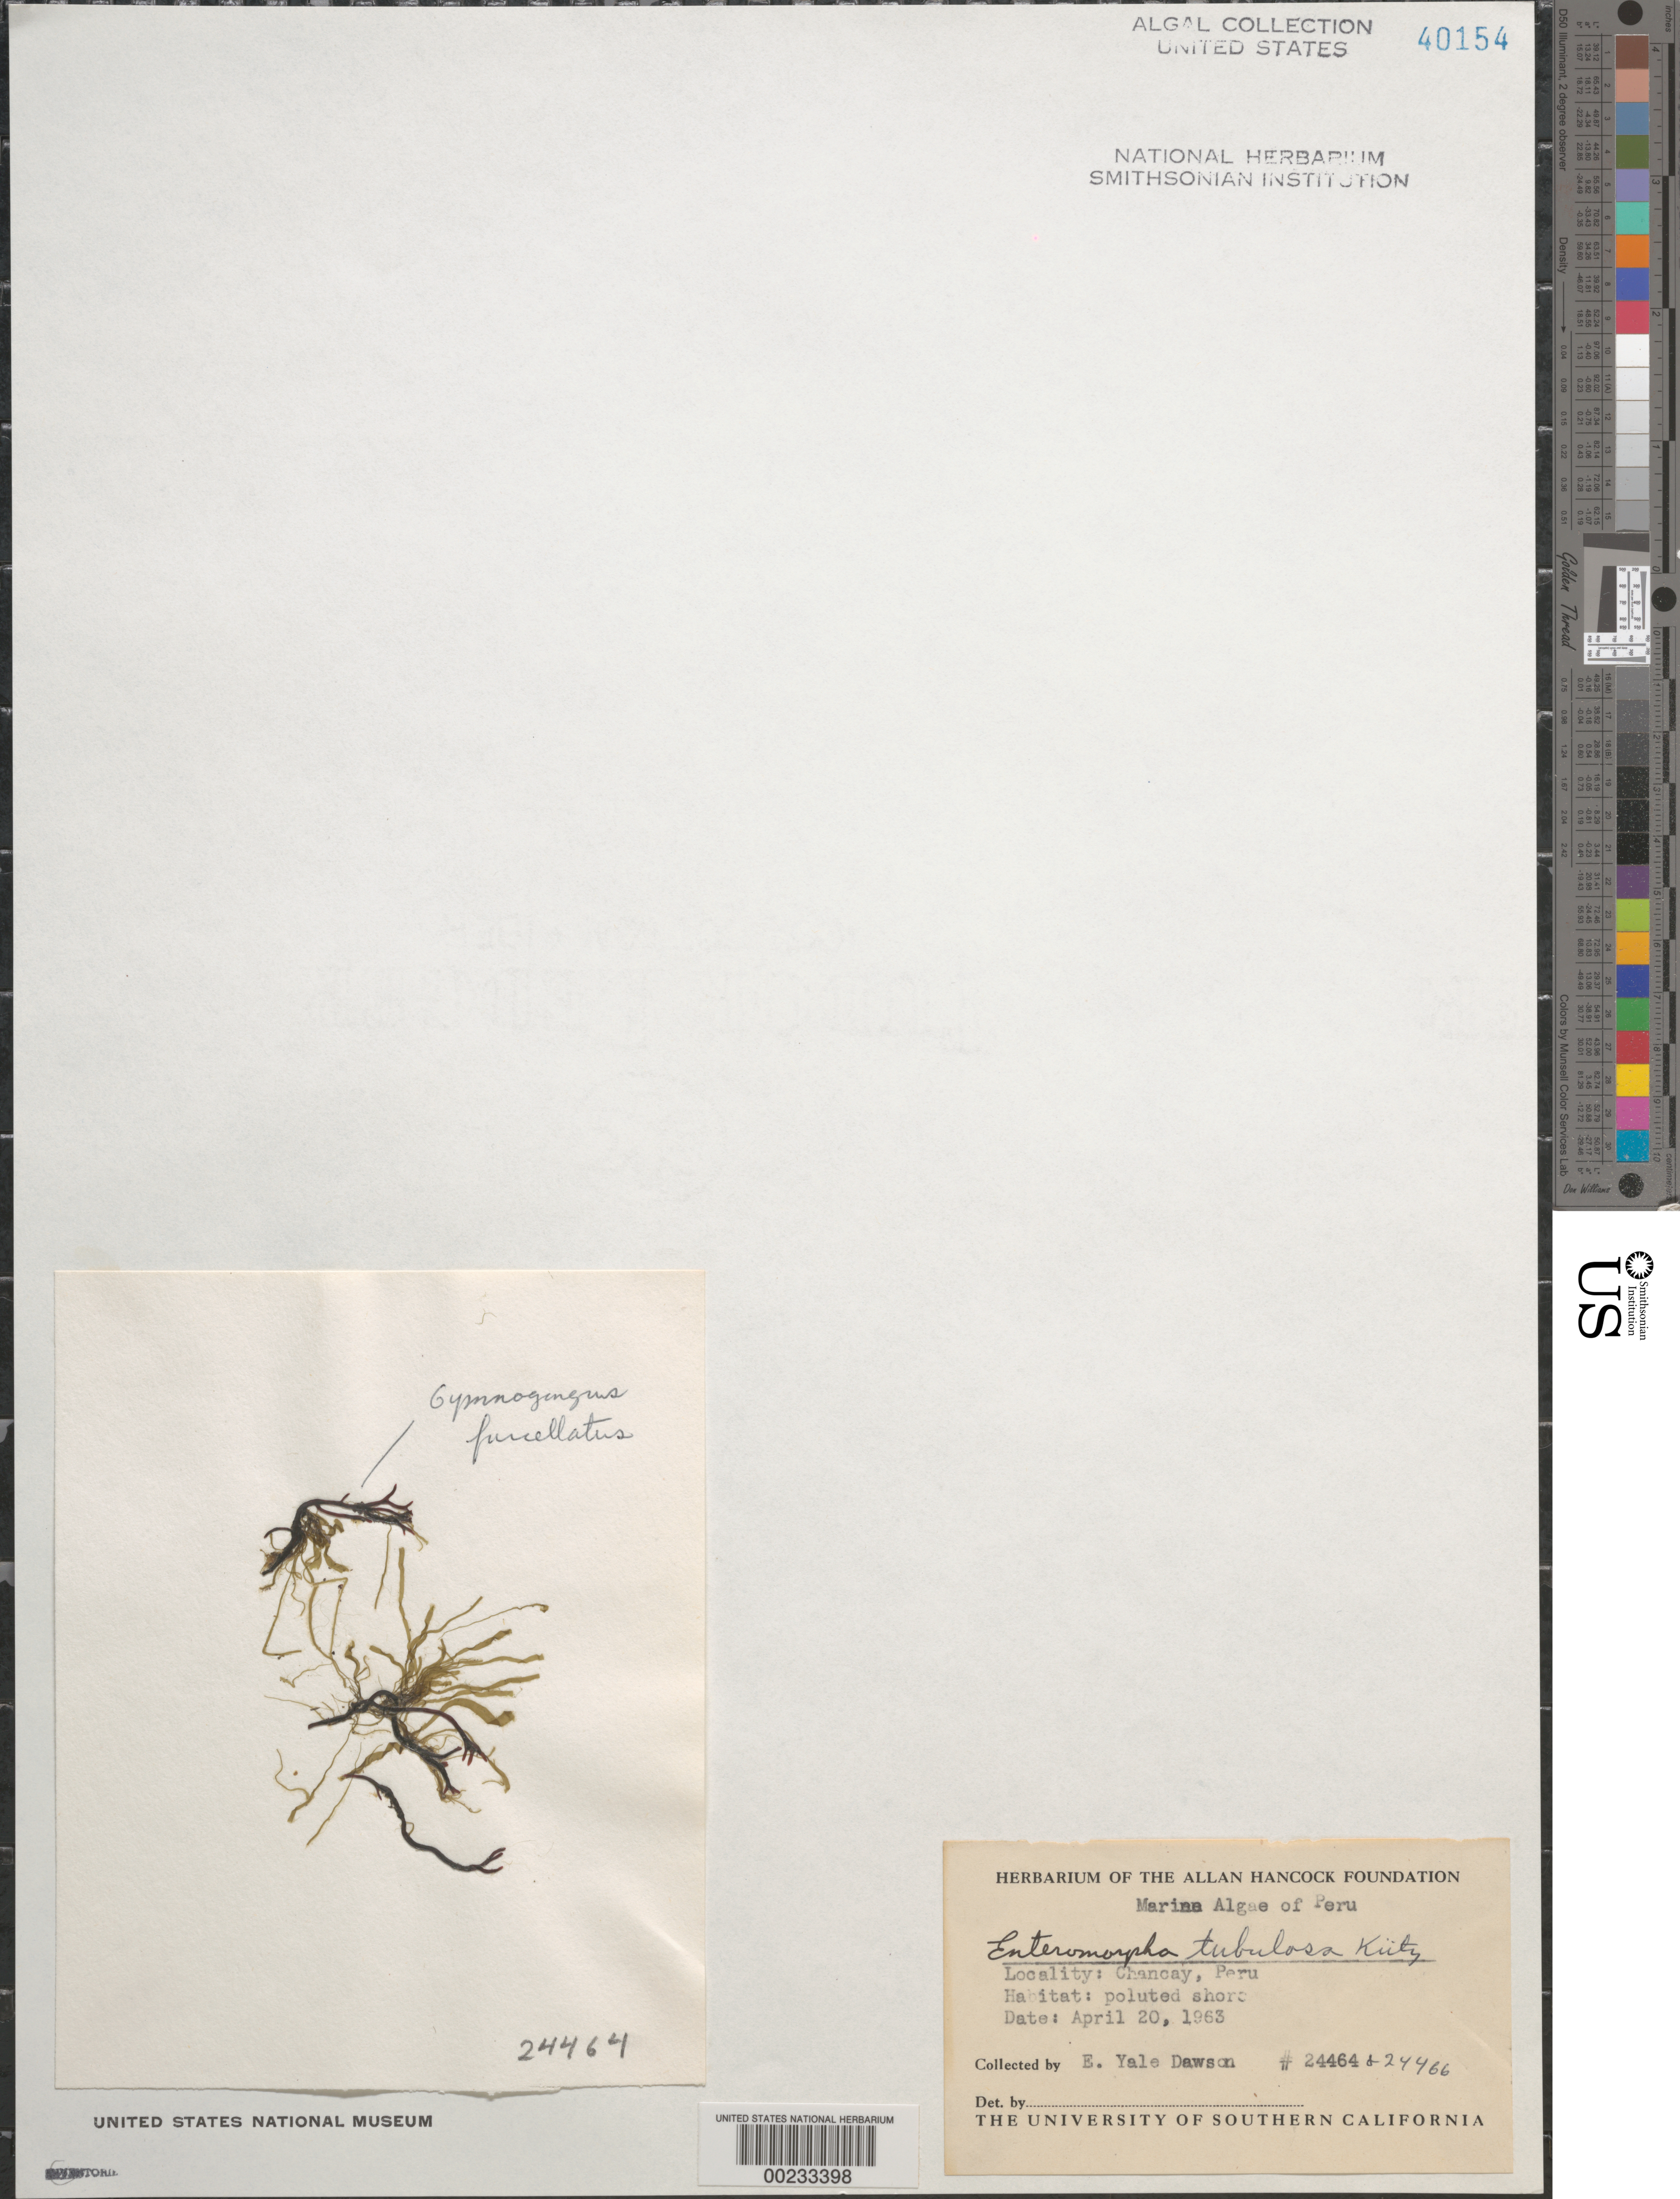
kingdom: Plantae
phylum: Chlorophyta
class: Ulvophyceae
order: Ulvales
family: Ulvaceae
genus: Ulva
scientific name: Ulva flexuosa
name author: Wulfen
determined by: Algae name updating Project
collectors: E. Y. Dawson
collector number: EYD 24464 & EYD 24466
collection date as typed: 20 Apr 1963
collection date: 1963-04-20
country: Peru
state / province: Lima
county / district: Huaral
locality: Chancay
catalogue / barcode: US 40154